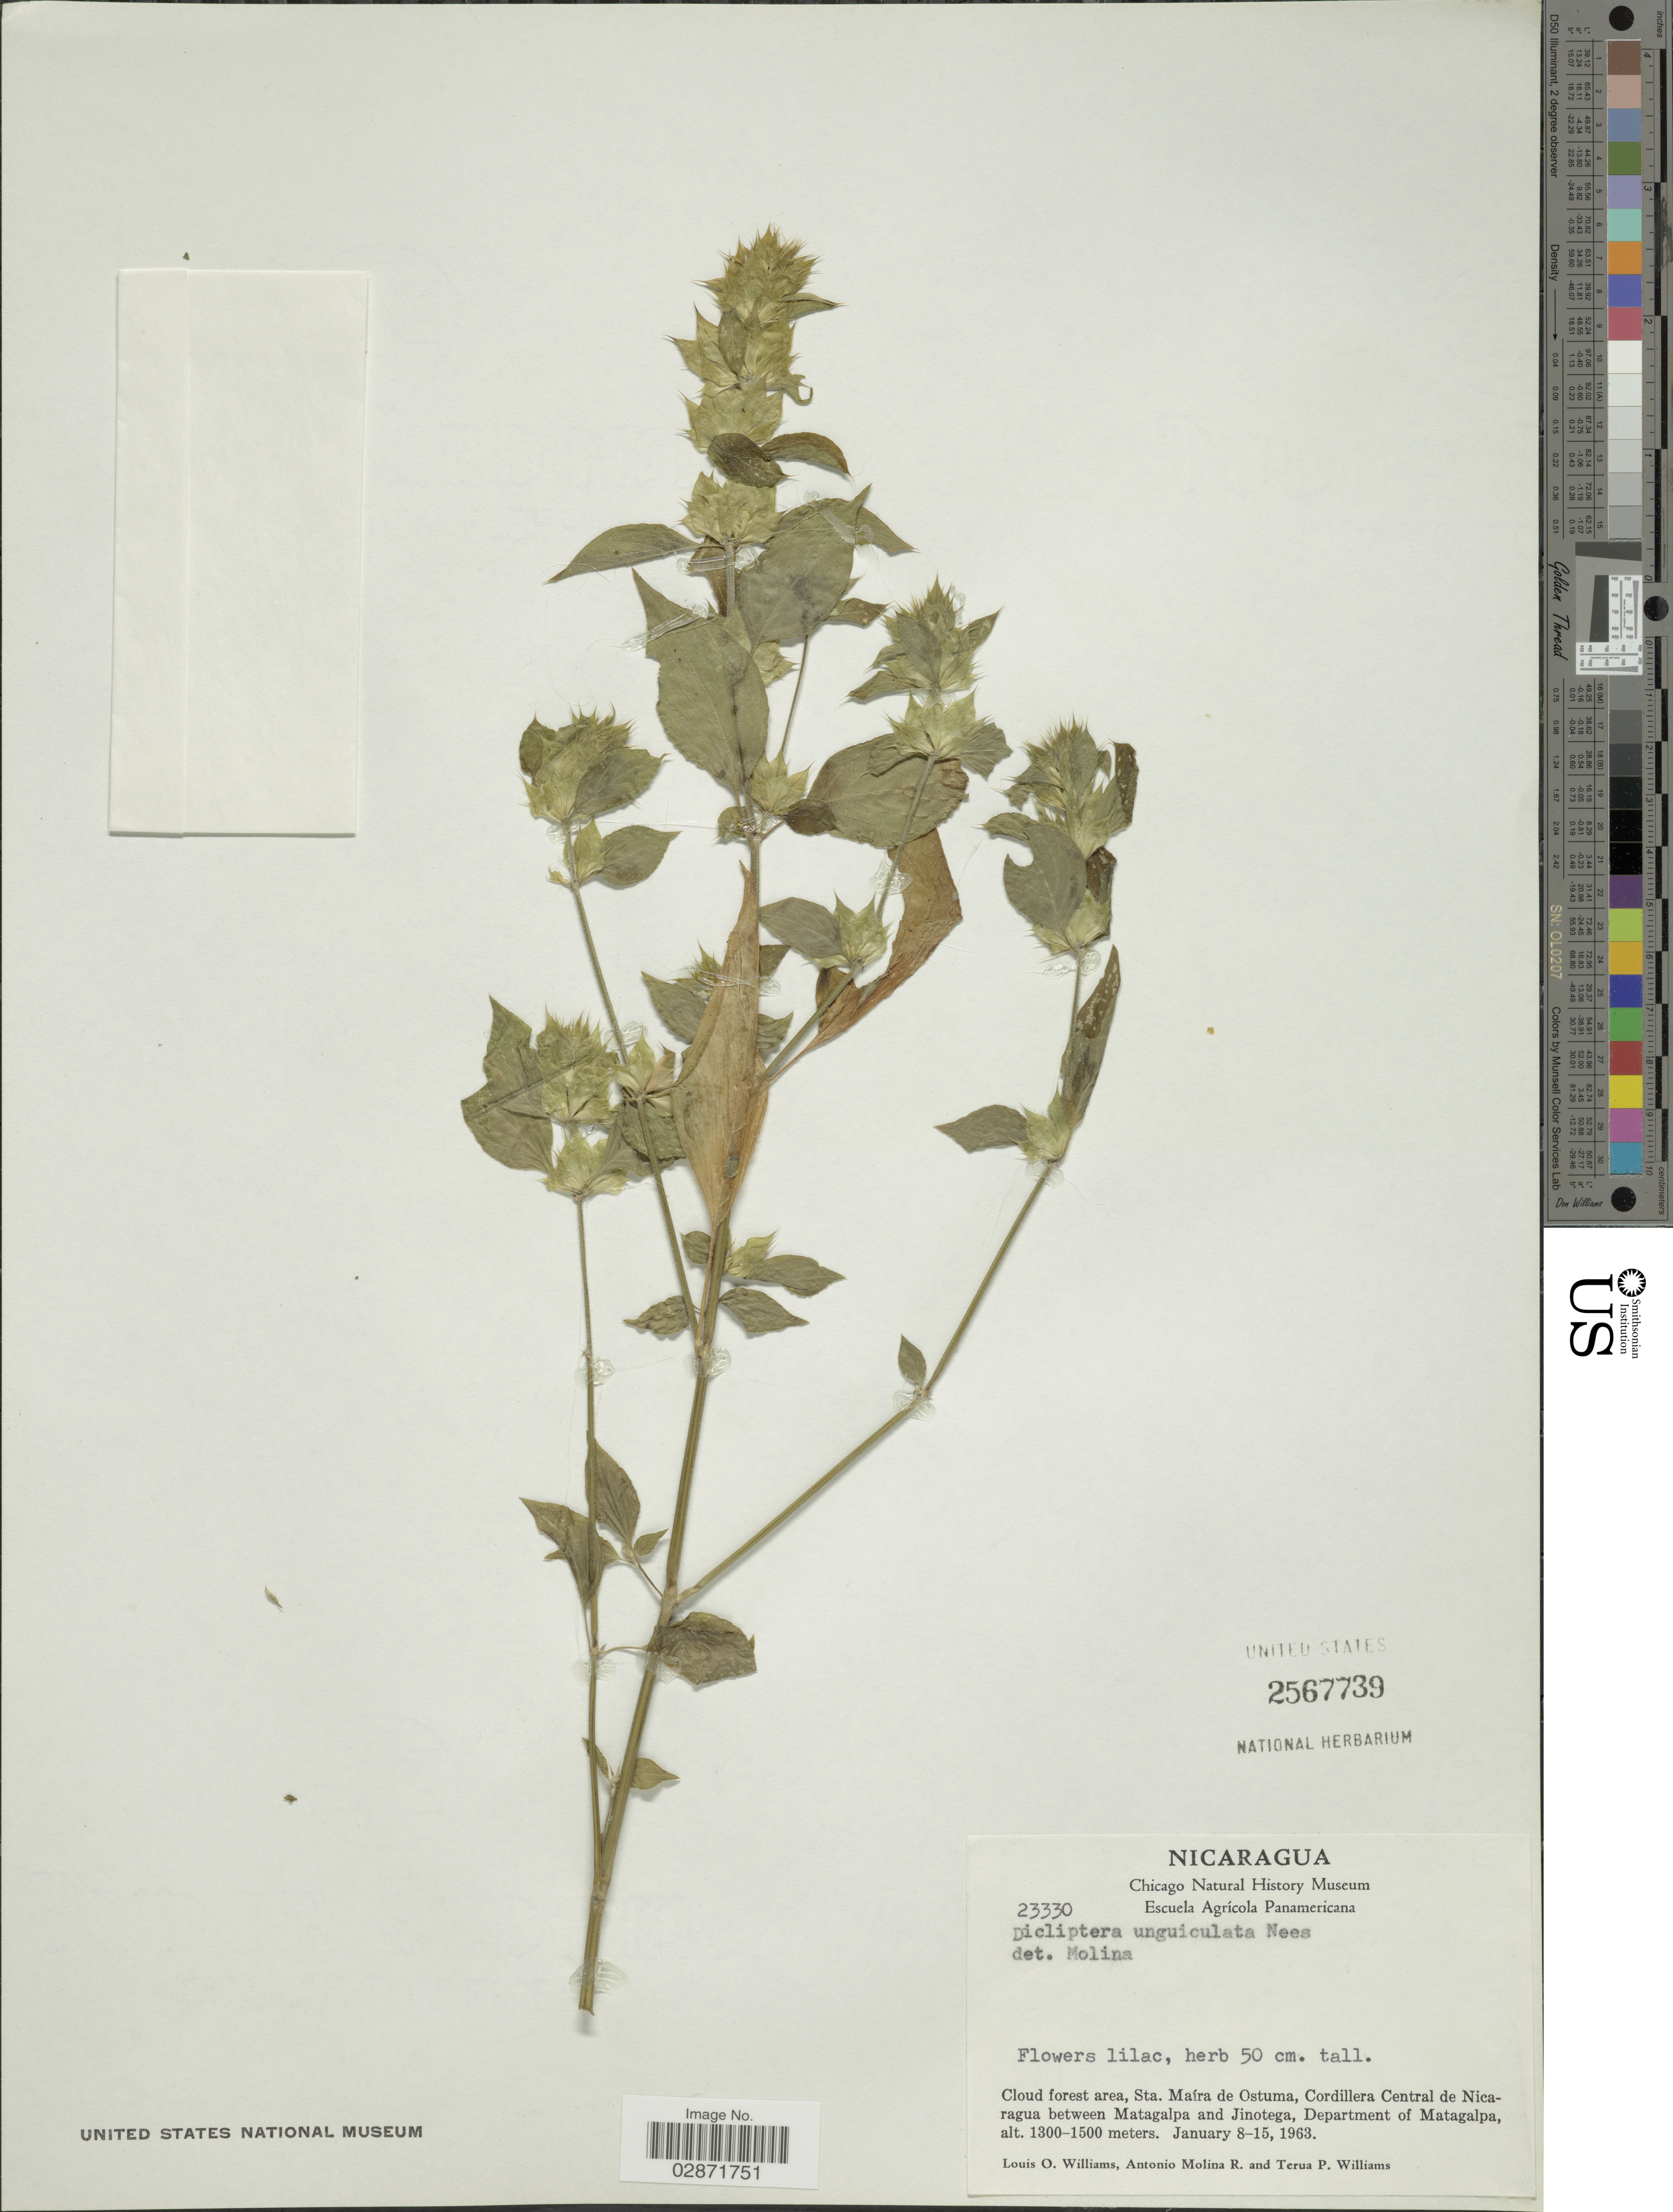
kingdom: Plantae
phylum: Tracheophyta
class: Magnoliopsida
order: Lamiales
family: Acanthaceae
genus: Dicliptera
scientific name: Dicliptera unguiculata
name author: Nees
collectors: L. O. Williams, A. Molina R. & T. Williams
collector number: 23330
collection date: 1963-01-08/1963-01-15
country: Nicaragua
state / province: Matagalpa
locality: Cloud forest area, Sta. Maíra de Ostuma, Cordillera Central de Nicaragua between Matagalpa and Jinotega, Department of Matagalpa.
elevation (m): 1300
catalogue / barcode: US 2567739